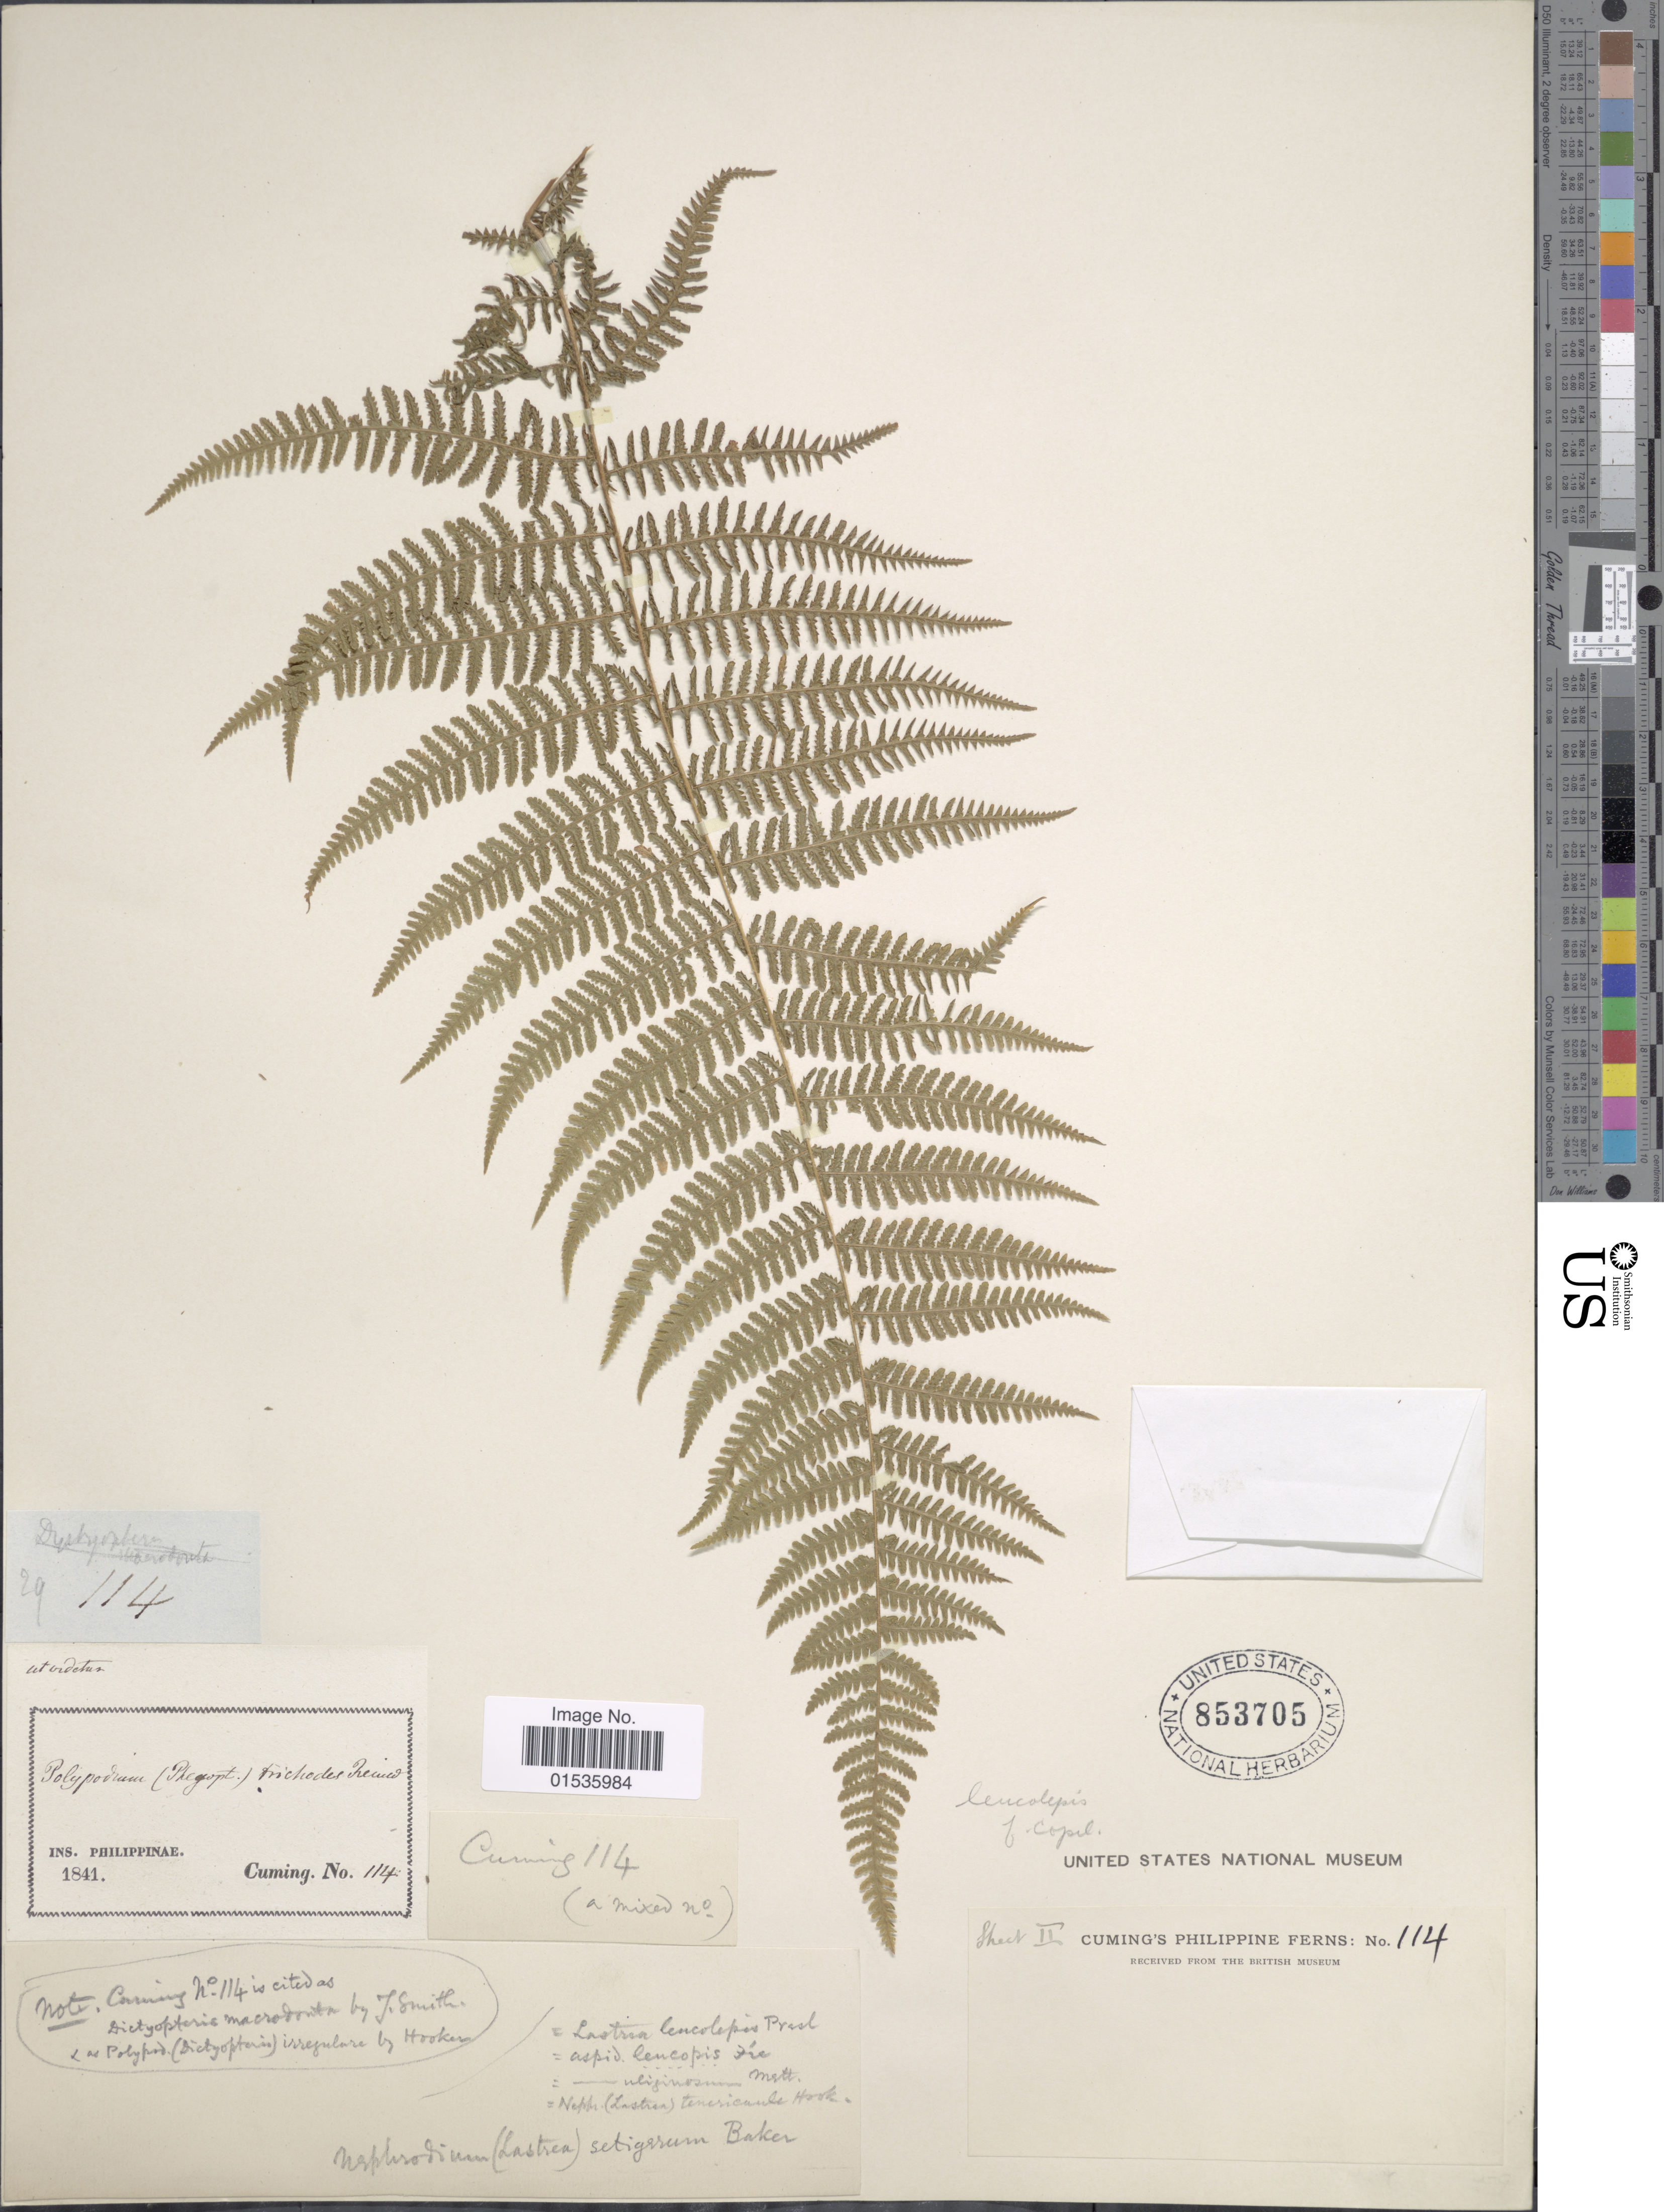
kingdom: Plantae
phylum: Tracheophyta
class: Polypodiopsida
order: Polypodiales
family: Thelypteridaceae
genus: Macrothelypteris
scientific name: Macrothelypteris polypodioides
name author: (Hook.) Holttum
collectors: -. Cuming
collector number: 114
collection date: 1841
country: Philippines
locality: Ins, Philippinae.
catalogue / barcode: US 853705